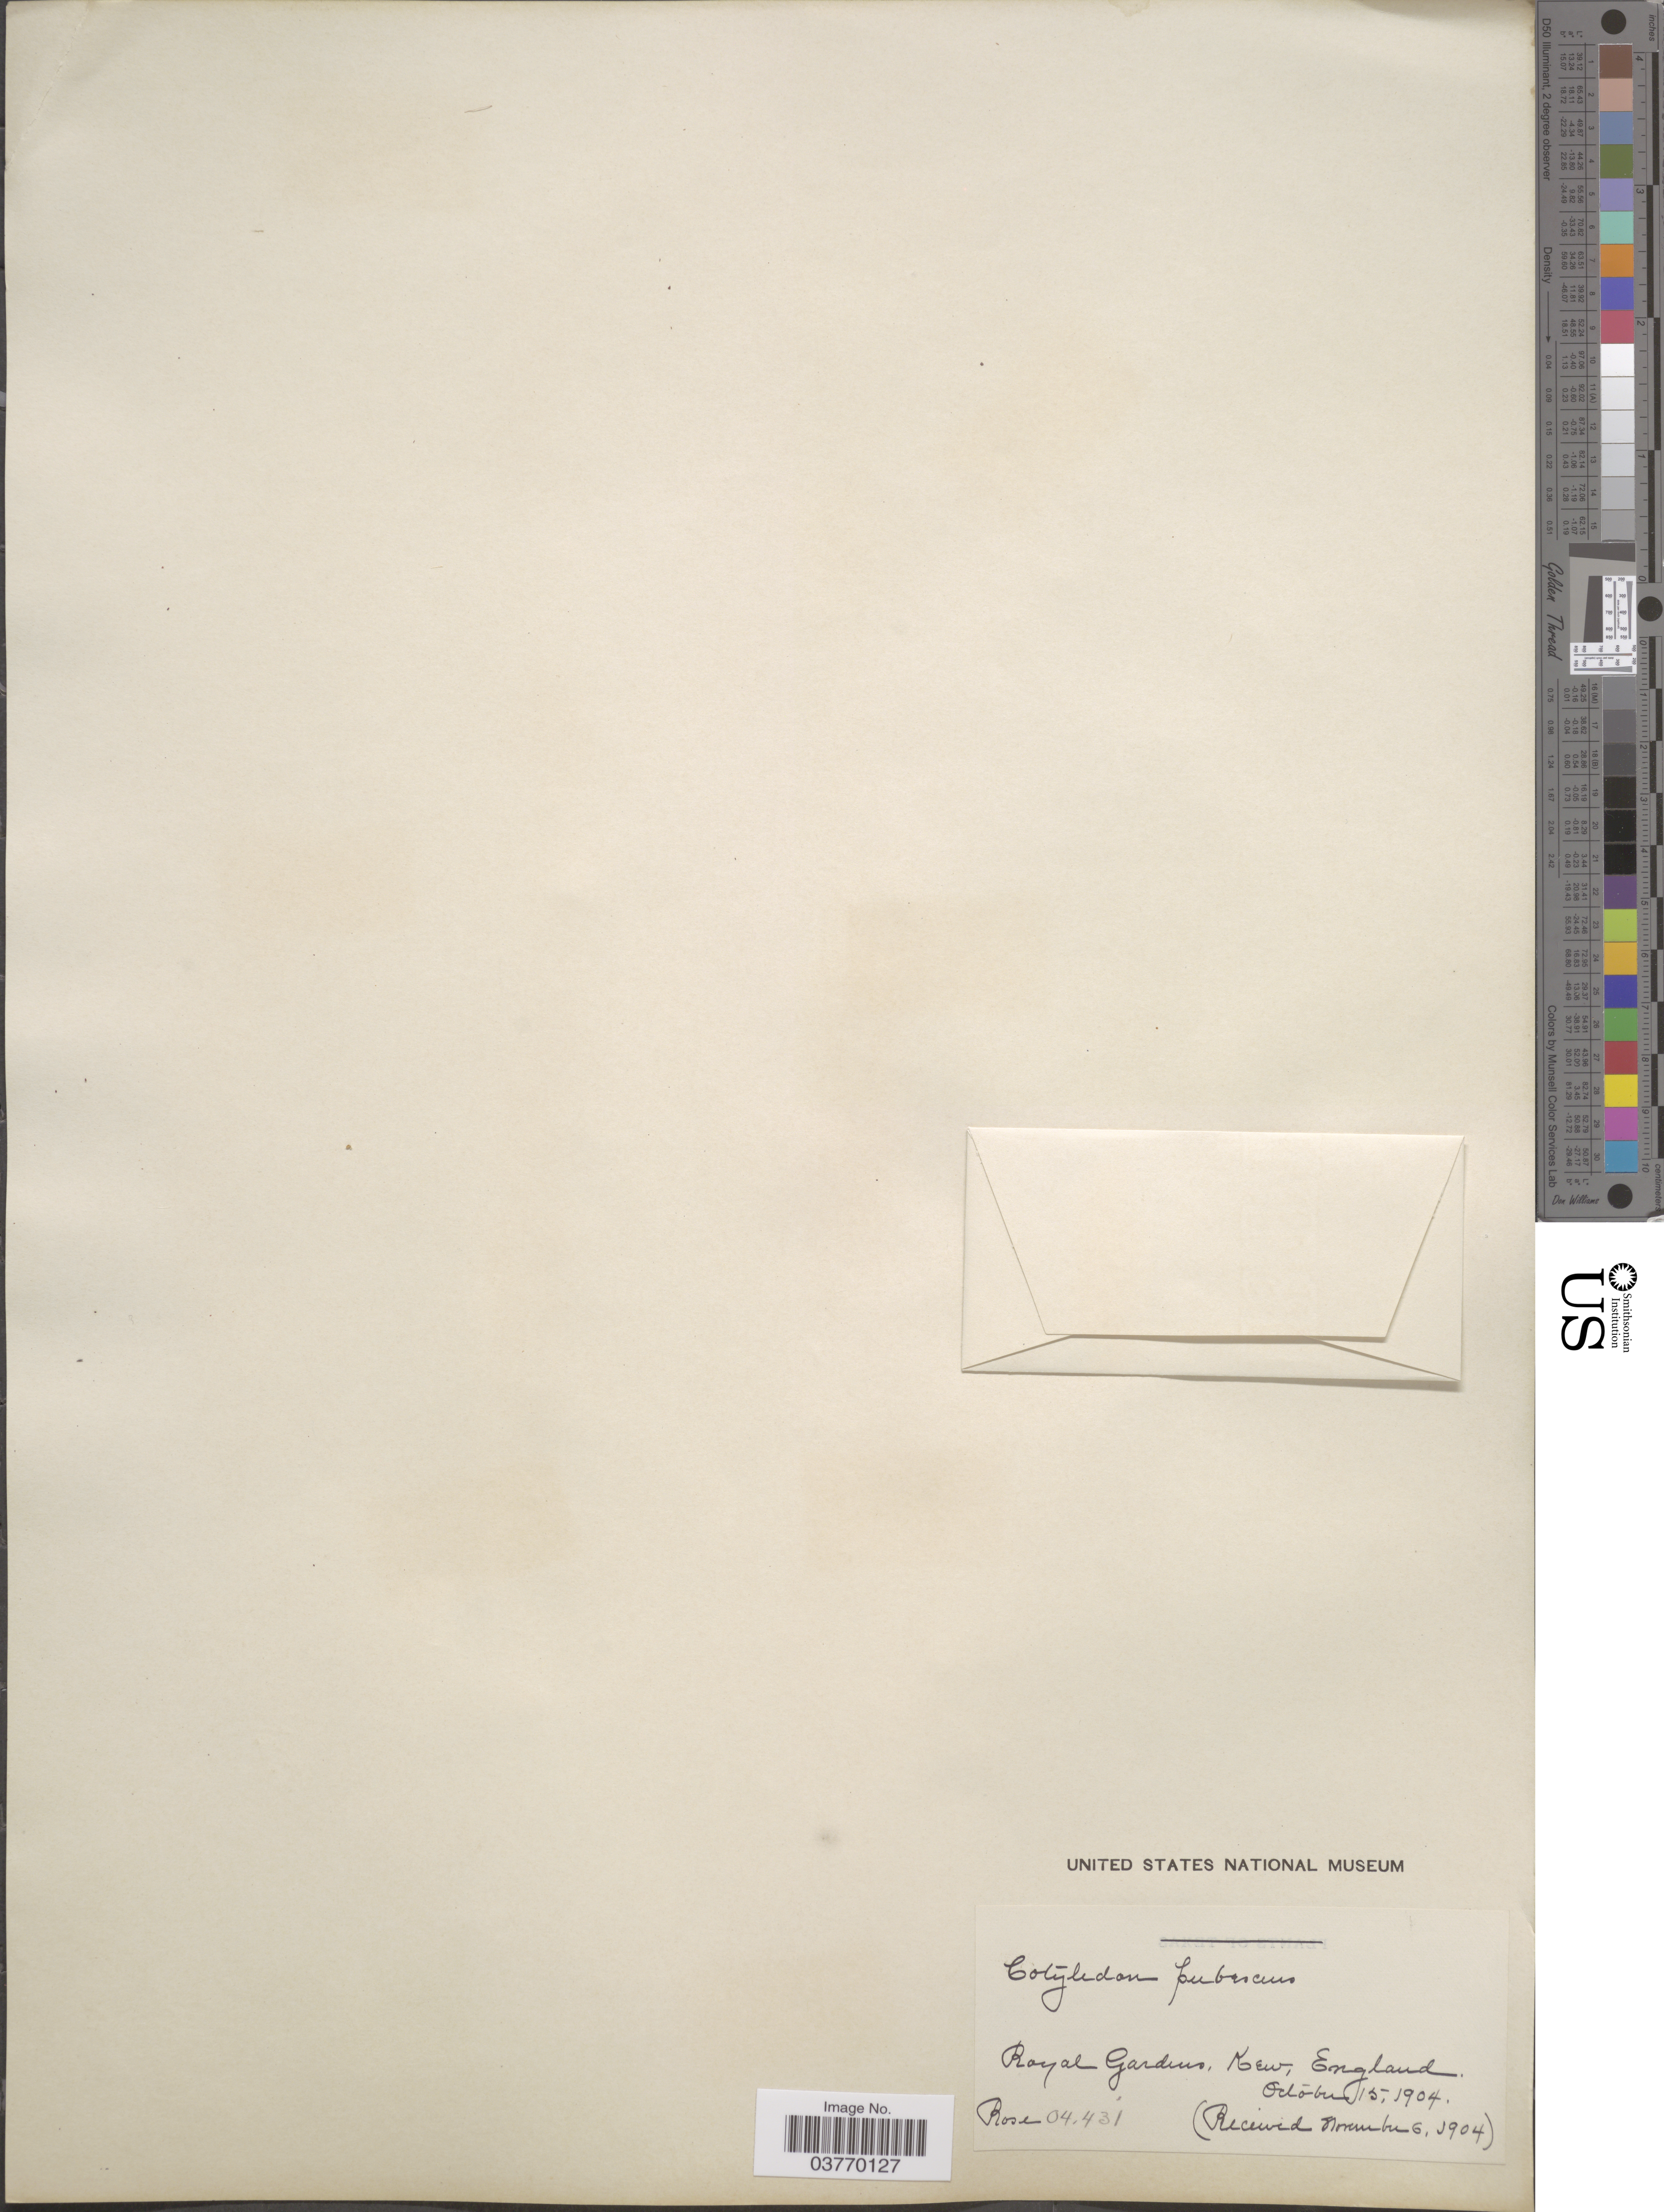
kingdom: Plantae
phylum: Tracheophyta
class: Magnoliopsida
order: Saxifragales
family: Crassulaceae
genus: Echeveria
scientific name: Echeveria coccinea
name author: (Cav.) DC.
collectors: -- Rose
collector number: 04431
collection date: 1904-10-15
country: United Kingdom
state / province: England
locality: Royal Gardens, Kew.